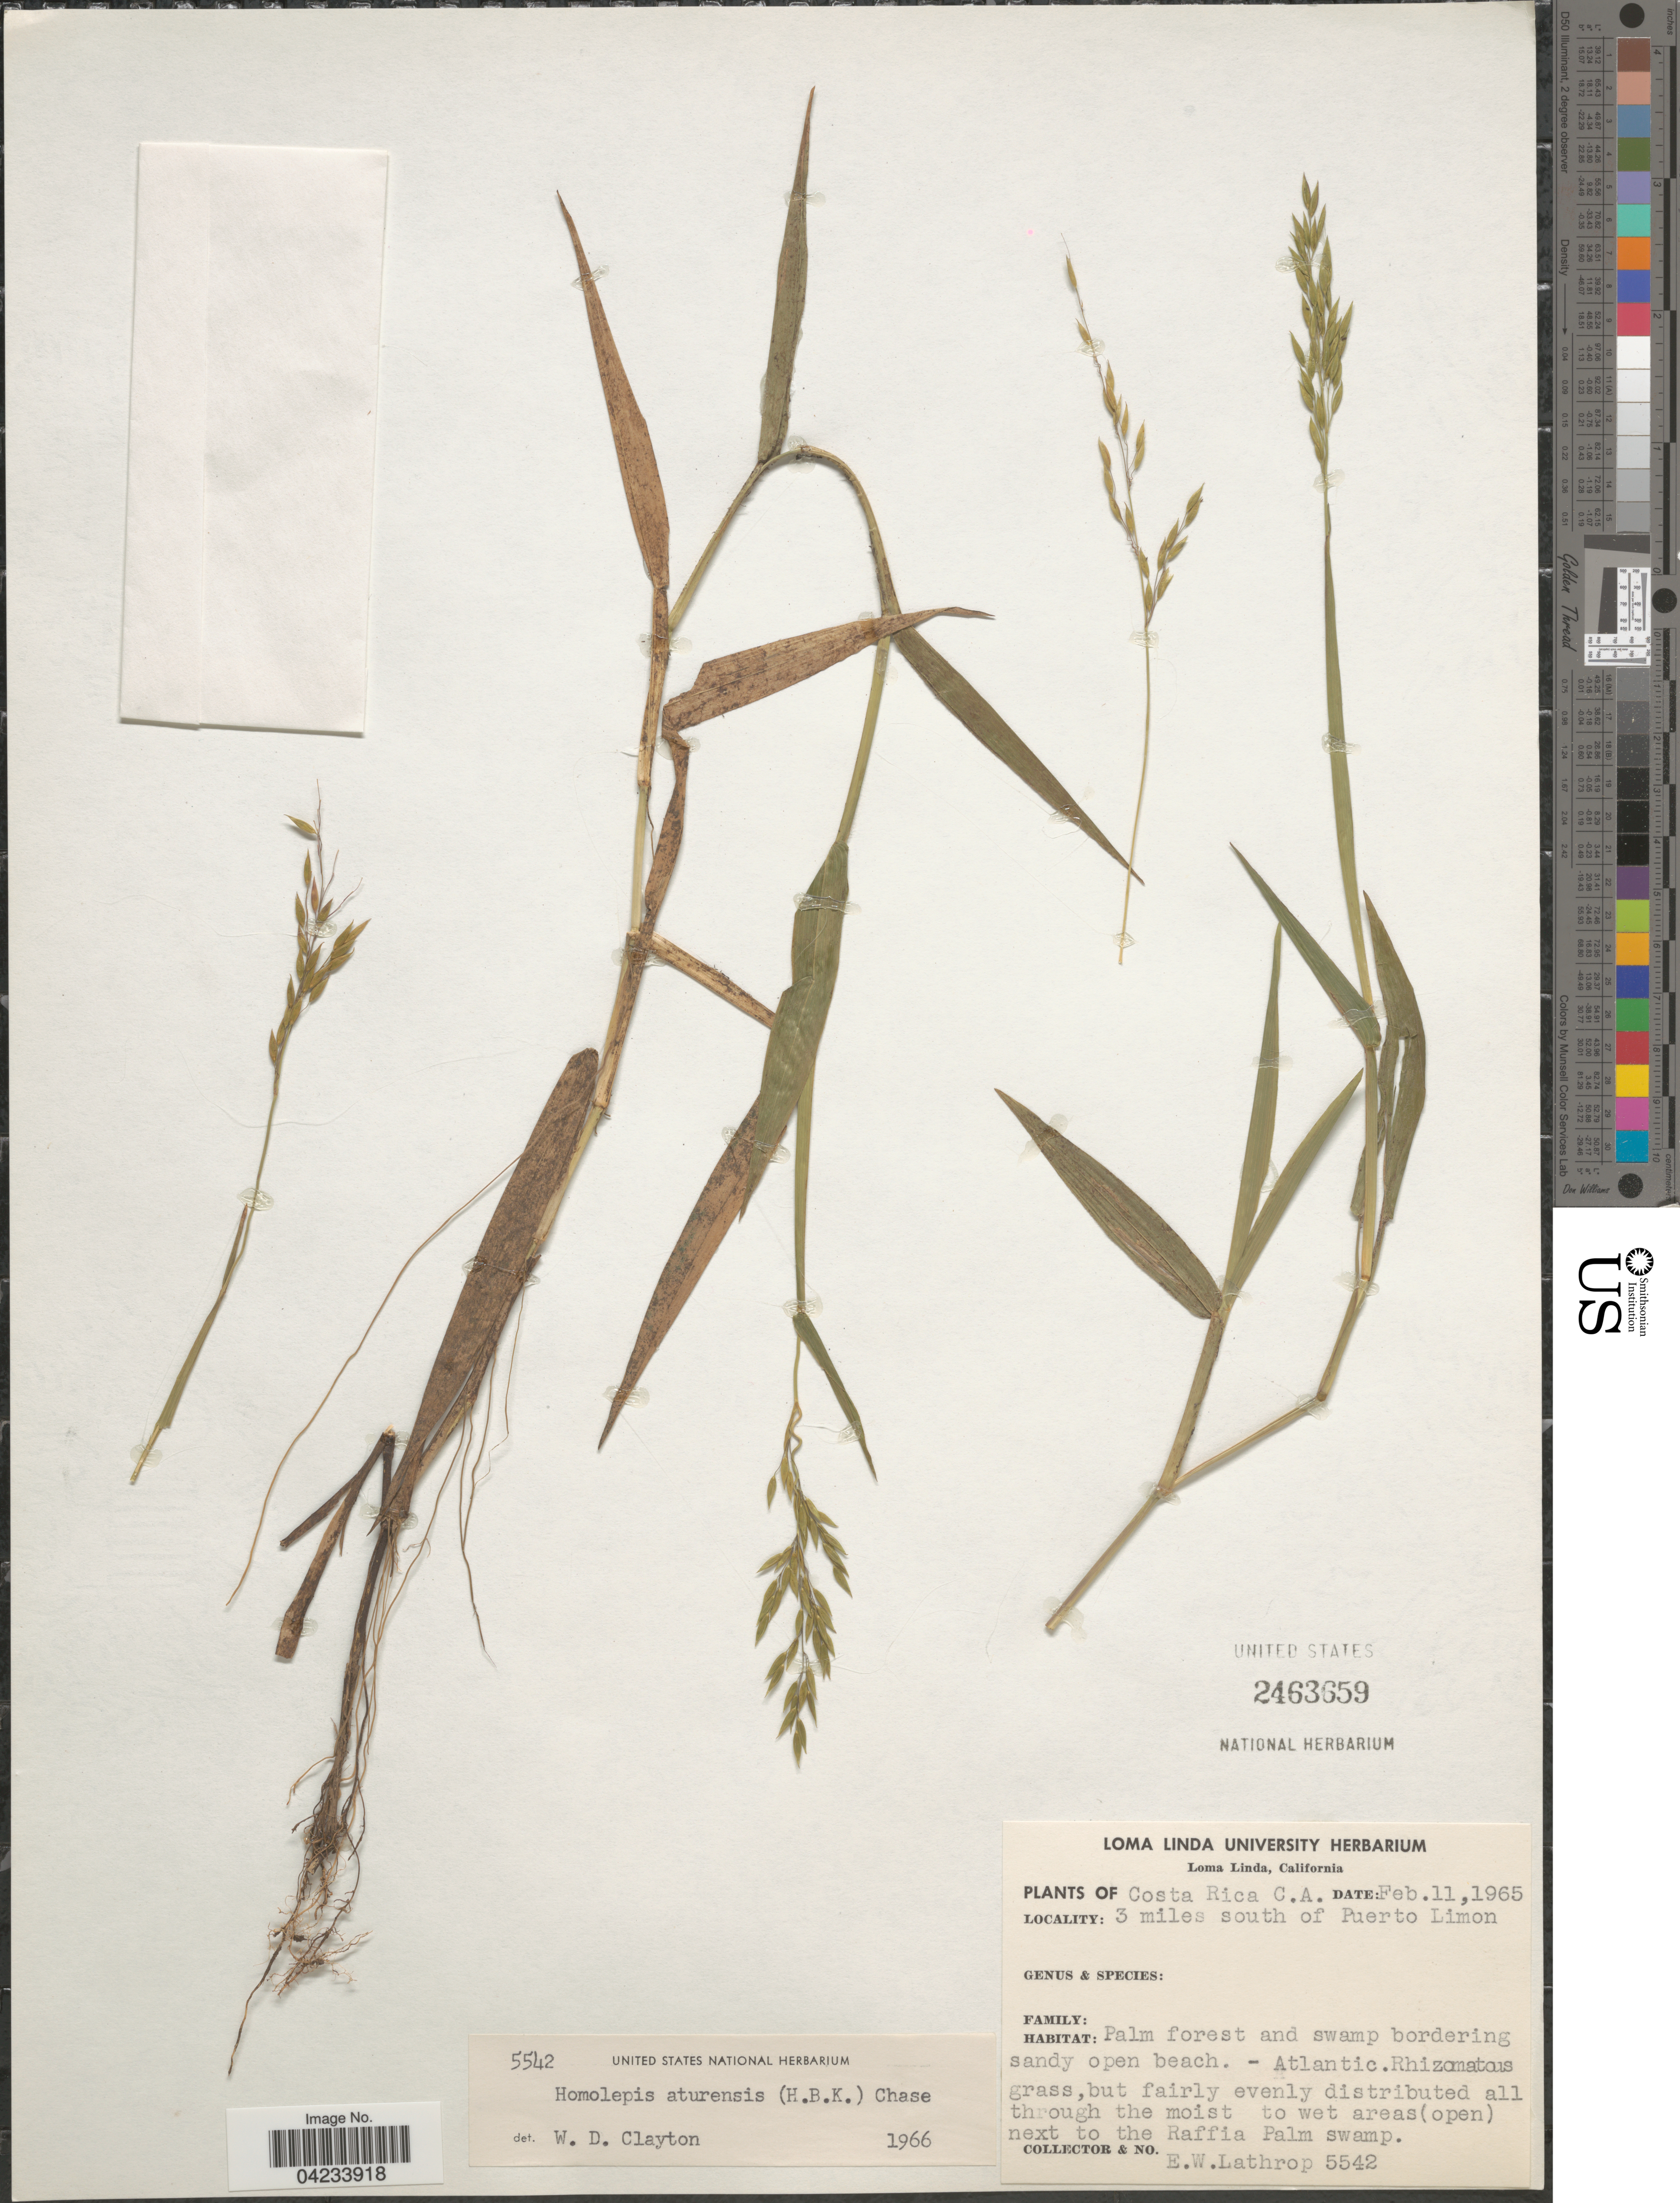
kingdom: Plantae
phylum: Tracheophyta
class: Liliopsida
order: Poales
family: Poaceae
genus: Homolepis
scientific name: Homolepis aturensis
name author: (Kunth) Chase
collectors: E. W. Lathrop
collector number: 5542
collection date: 1965-02-11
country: Costa Rica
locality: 3 miles south of Puerto Limon.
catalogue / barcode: US 2463659